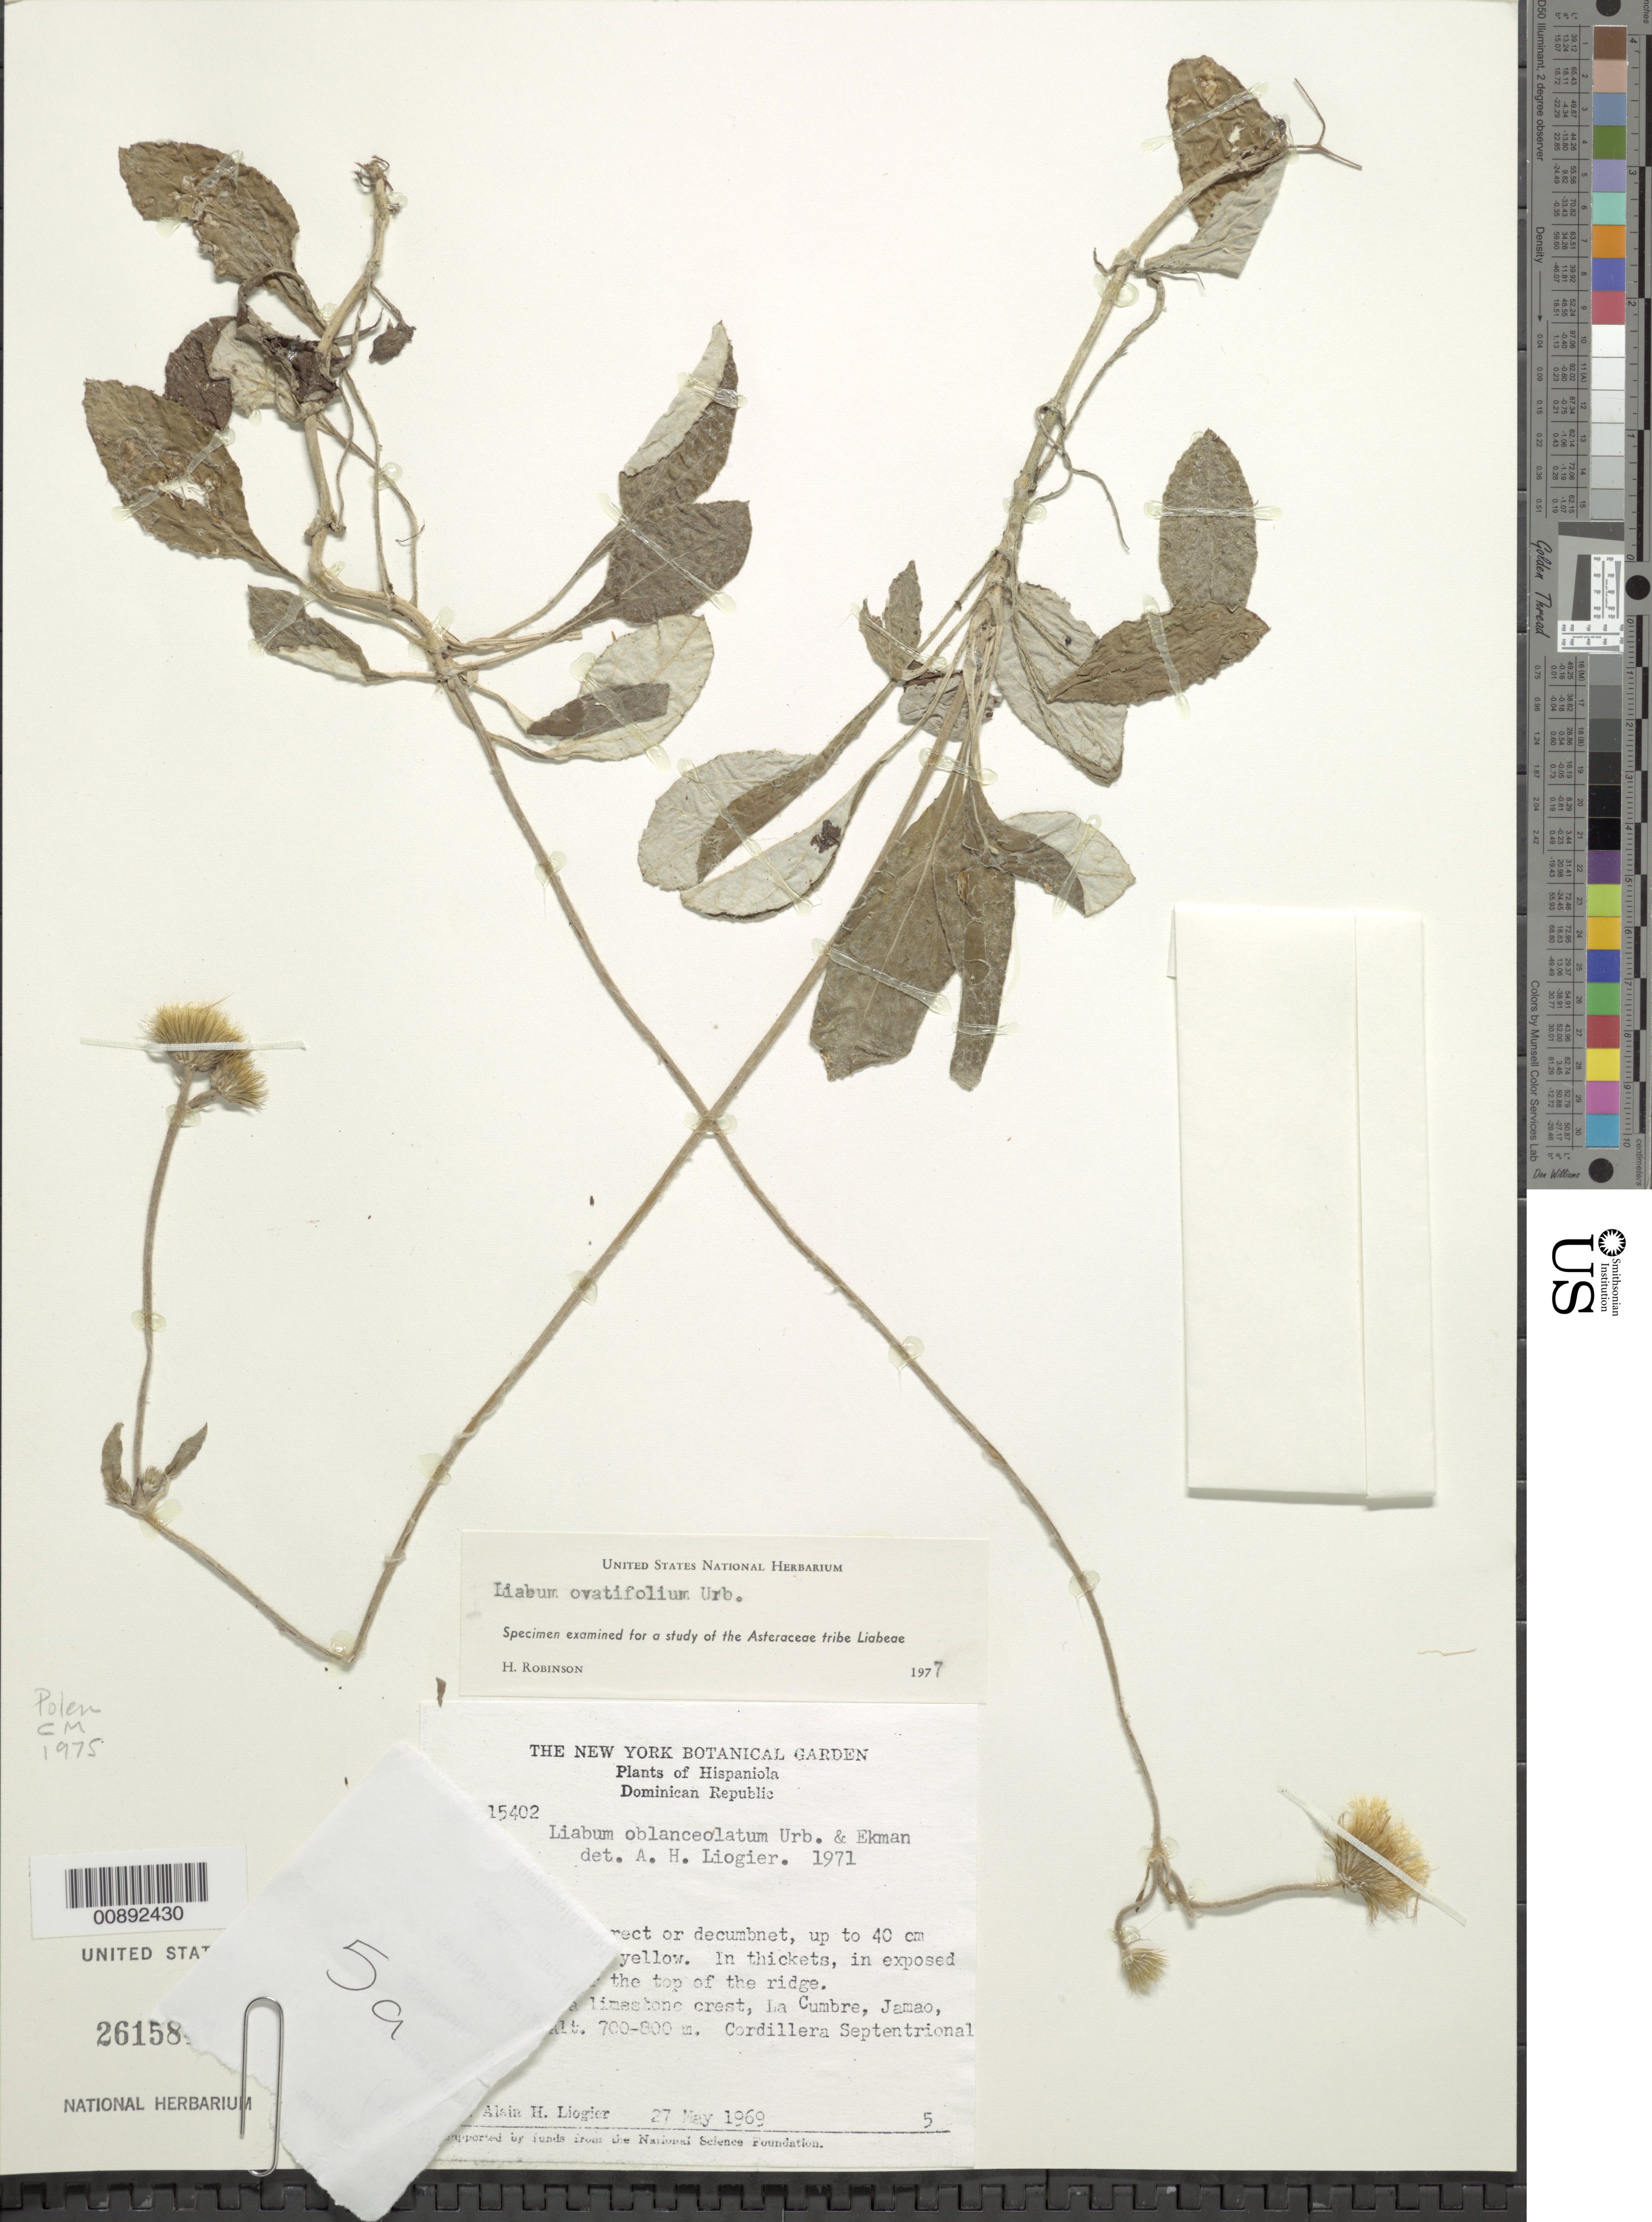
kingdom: Plantae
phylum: Tracheophyta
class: Magnoliopsida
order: Asterales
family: Asteraceae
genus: Liabum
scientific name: Liabum subacaule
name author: Rydb.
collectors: A. H. Liogier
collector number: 15402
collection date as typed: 27 May 1969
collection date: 1969-05-27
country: Dominican Republic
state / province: Espaillat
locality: Cordillera Septentrional, La Cumbre, Jamao, Moca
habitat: Thickes, exposed places, near top of the ridge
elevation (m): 700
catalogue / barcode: US 2615847